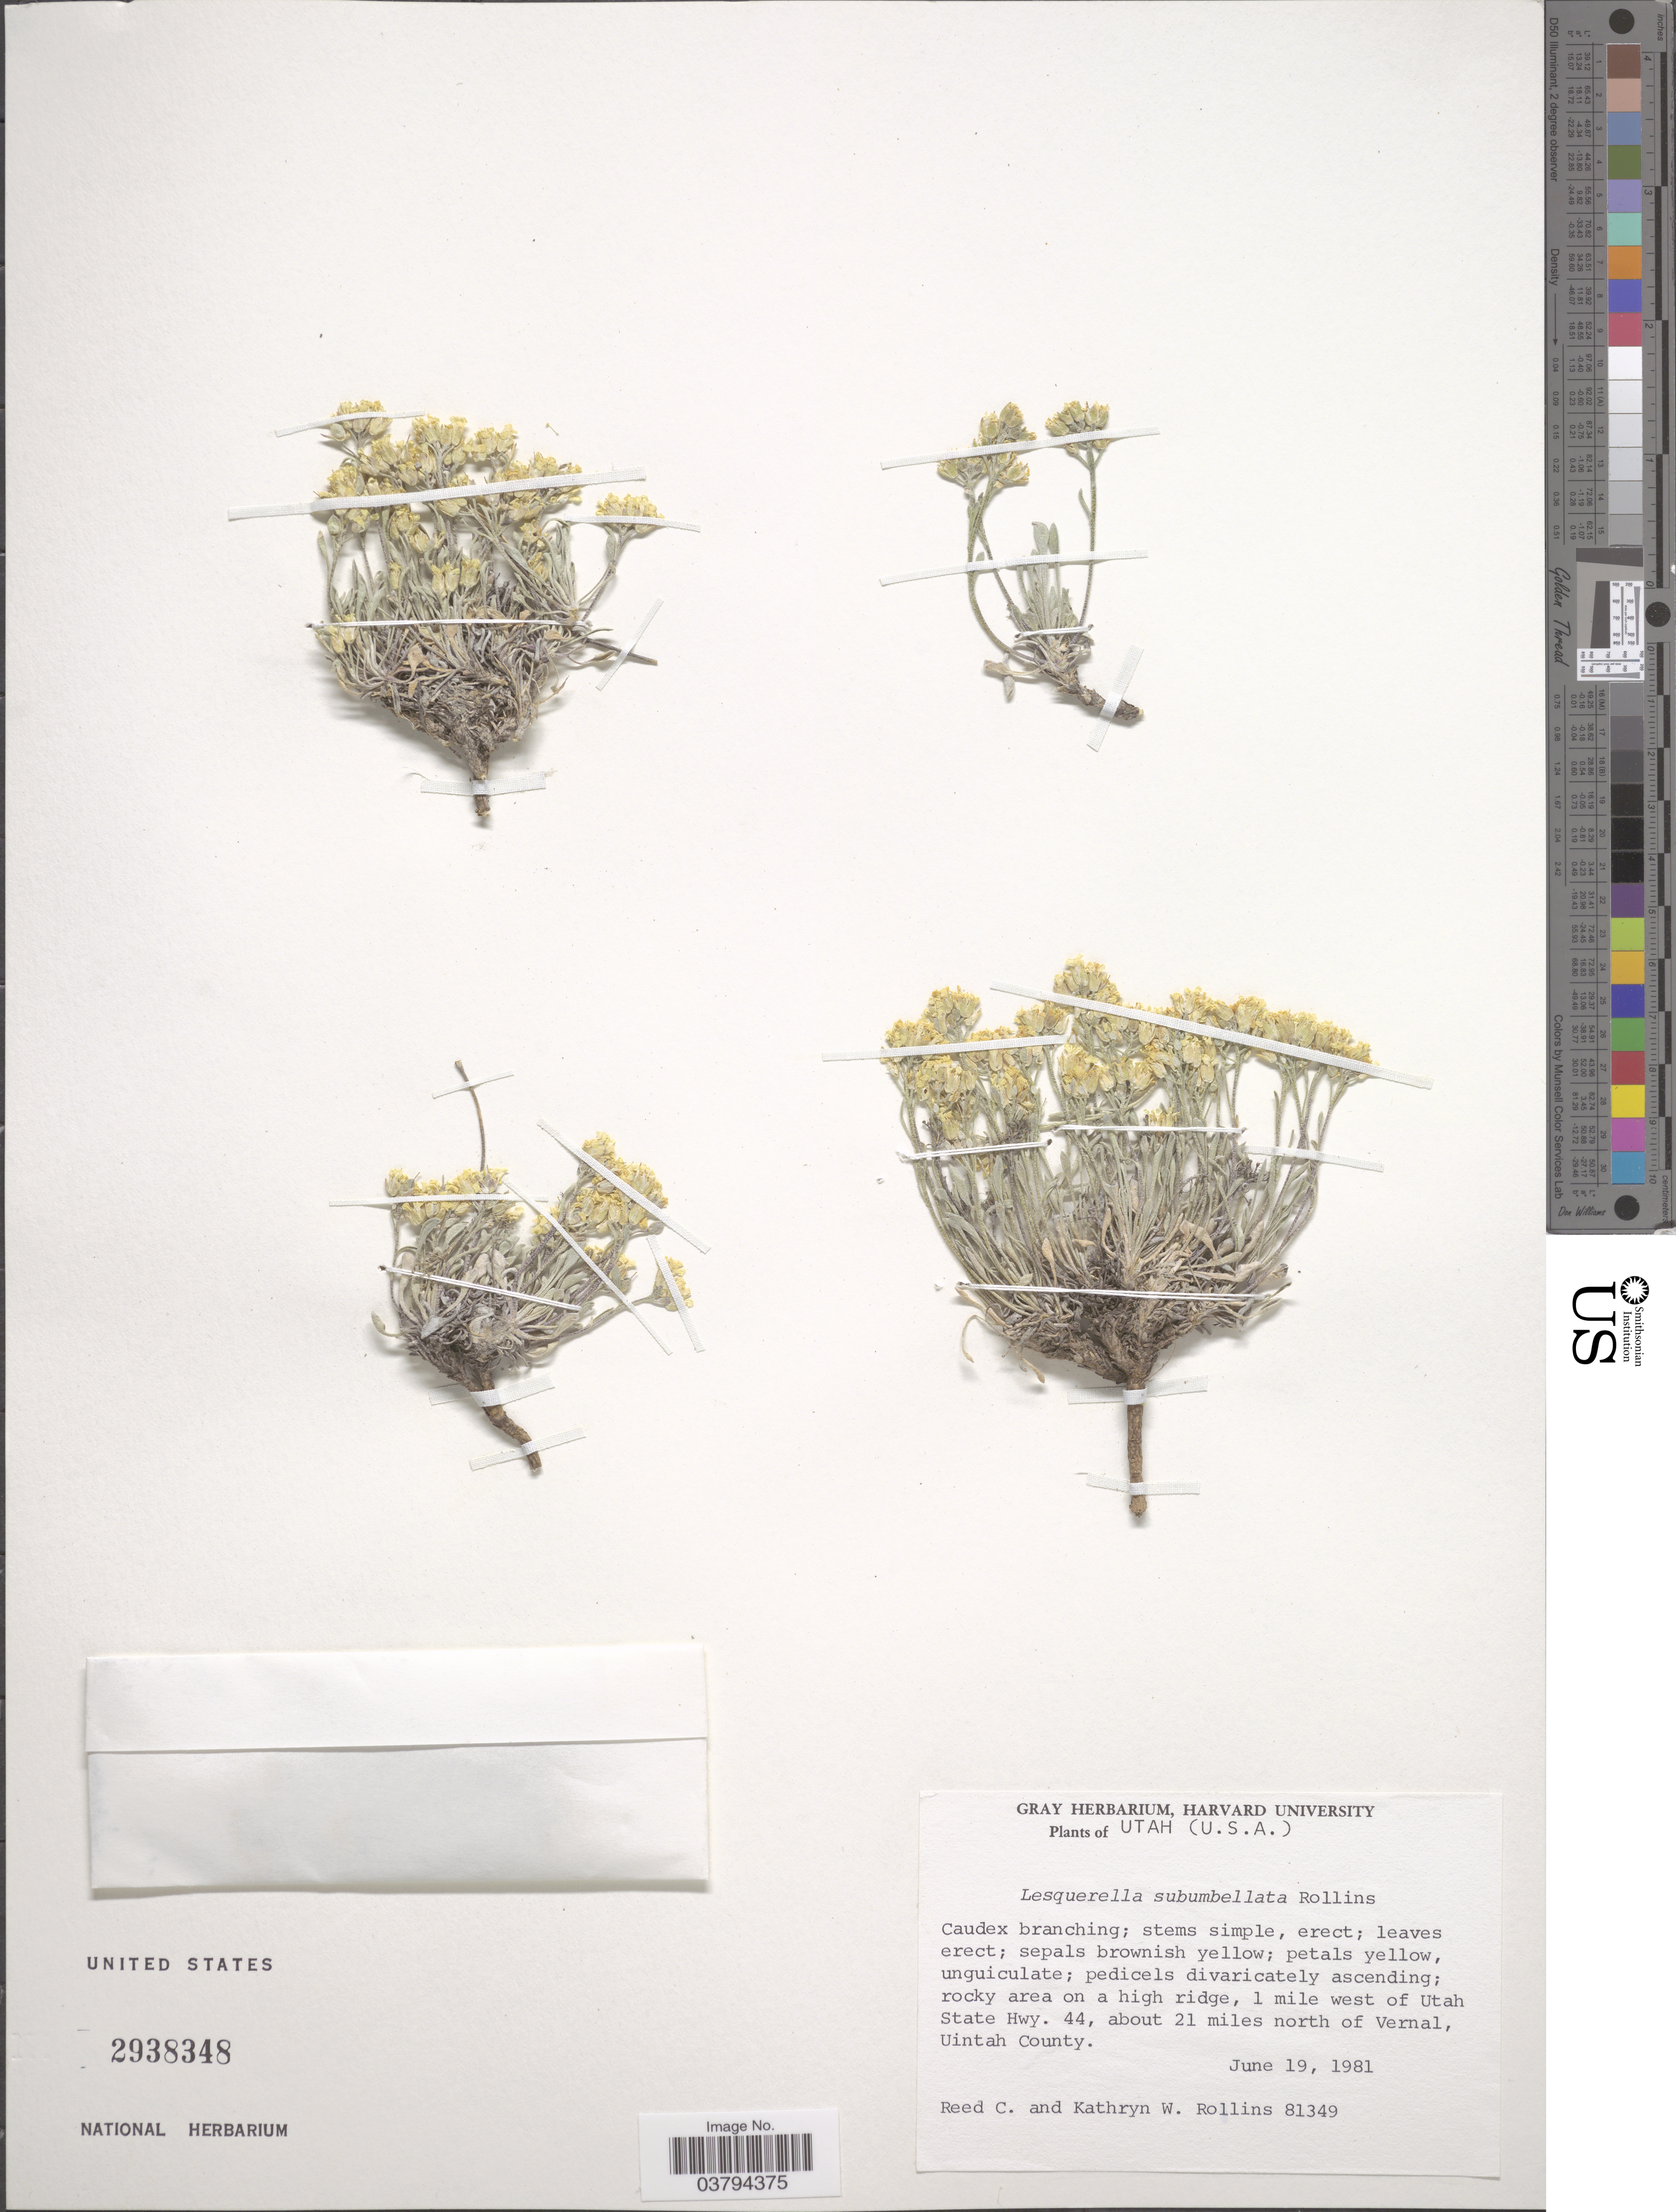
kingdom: Plantae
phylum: Tracheophyta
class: Magnoliopsida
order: Brassicales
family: Brassicaceae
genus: Lesquerella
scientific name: Lesquerella subumbellata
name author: Rollins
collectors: R. C. Rollins & K. W. Rollins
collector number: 81349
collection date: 1981-06-19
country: United States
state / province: Utah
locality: Rocky area on a high ridge, 1 mile west of Utah State Hwy. 44, about 21 miles north of Vernal, Uintah County.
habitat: rocky area on a high ridge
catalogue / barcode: US 2938348